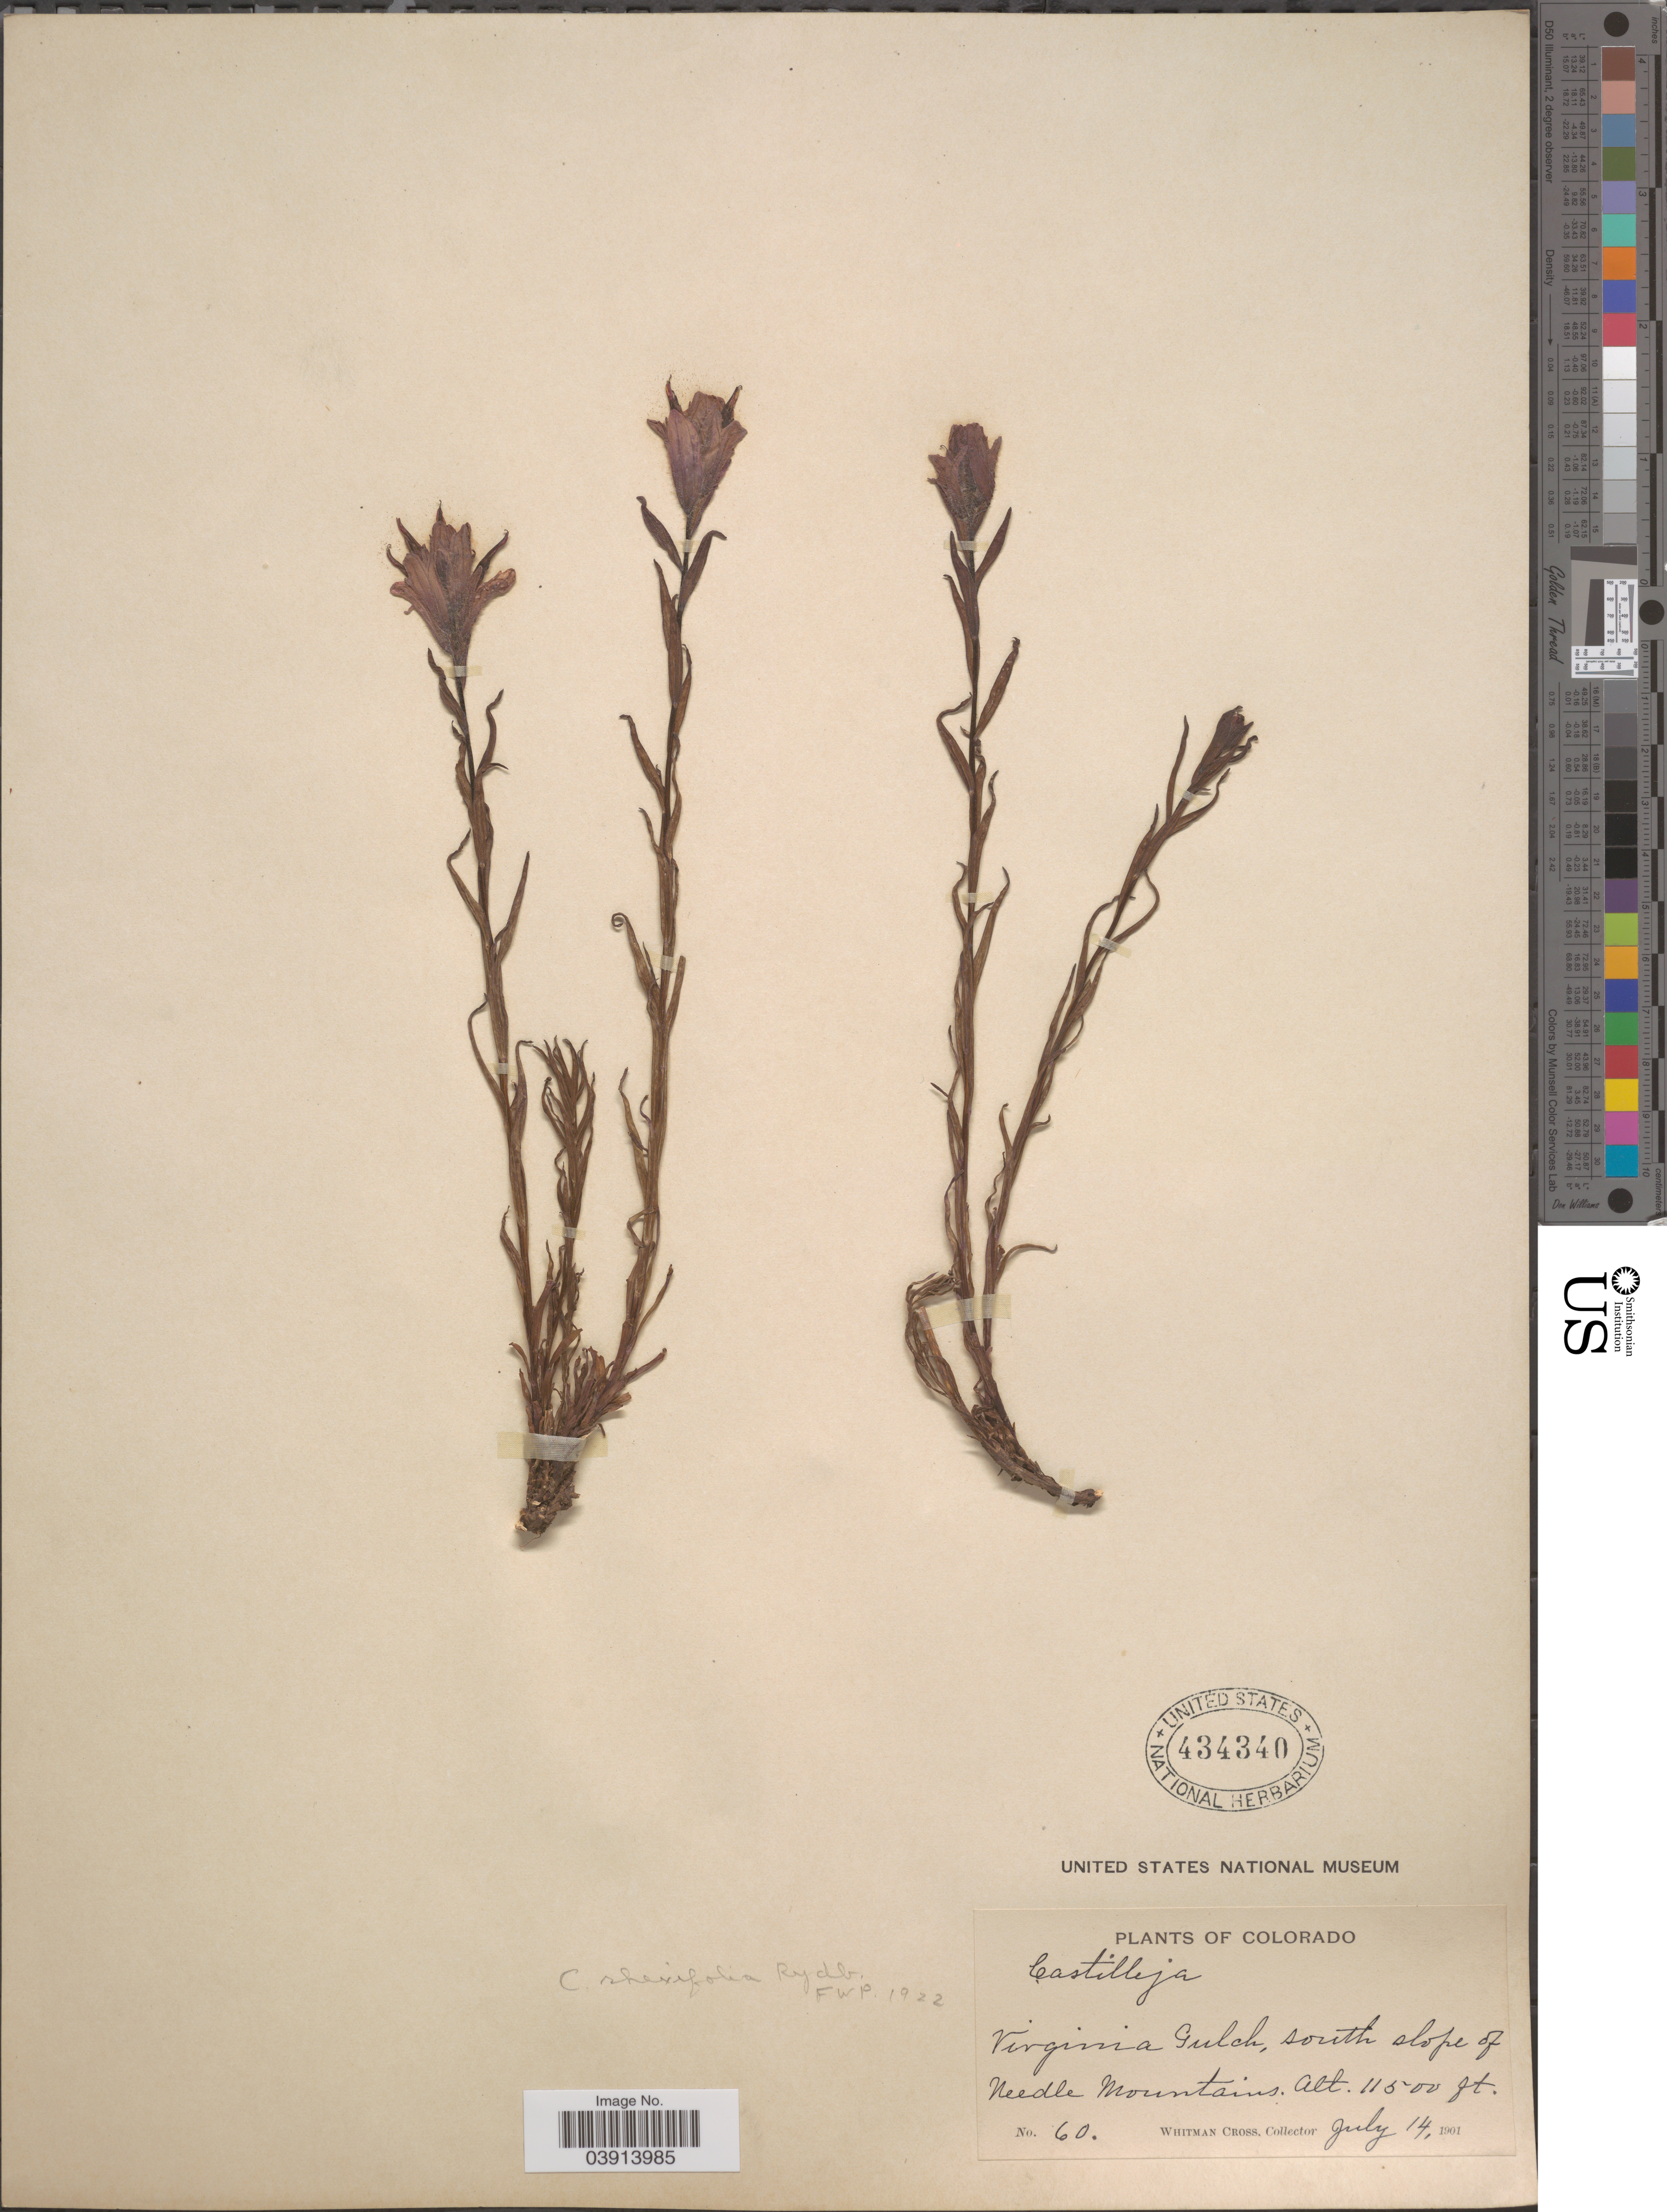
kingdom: Plantae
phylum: Tracheophyta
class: Magnoliopsida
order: Lamiales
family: Orobanchaceae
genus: Castilleja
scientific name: Castilleja rhexiifolia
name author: Rydb.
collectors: W. Cross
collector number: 60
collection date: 1901-07-14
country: United States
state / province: Colorado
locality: Virginia Gulch, south slope of Needle Mountains.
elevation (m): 3505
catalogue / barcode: US 434340